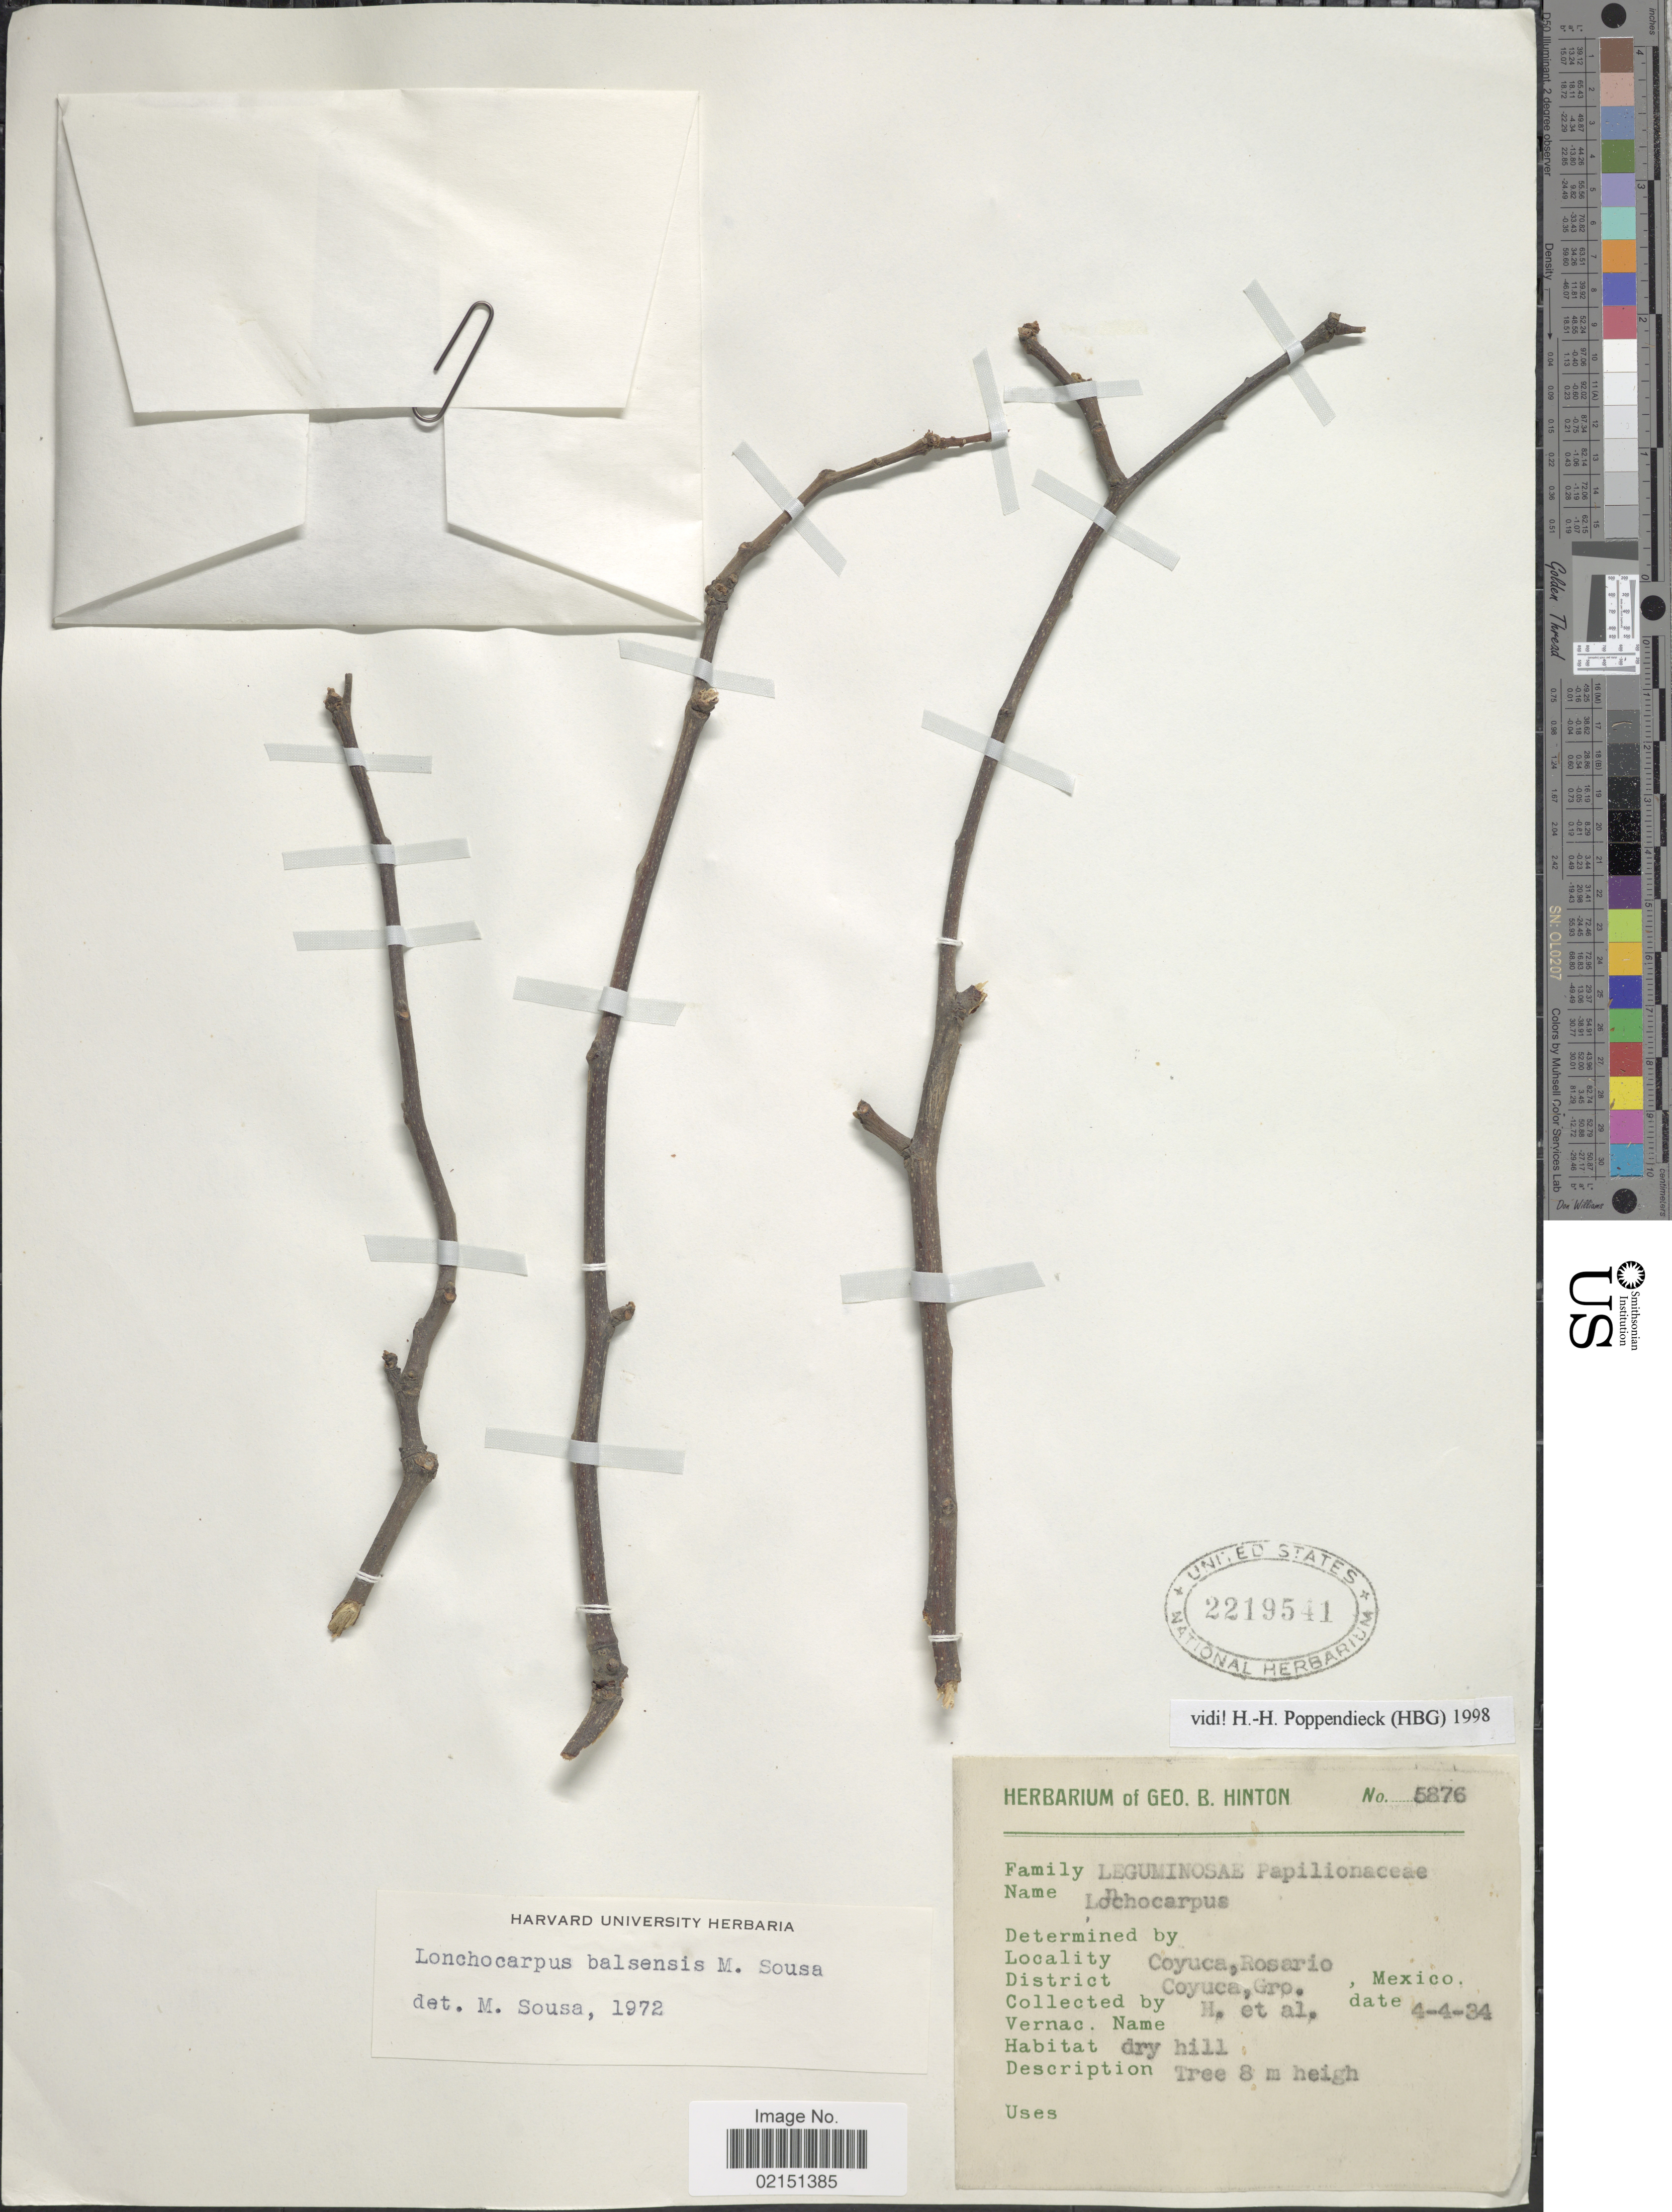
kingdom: Plantae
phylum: Tracheophyta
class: Magnoliopsida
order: Fabales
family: Fabaceae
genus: Lonchocarpus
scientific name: Lonchocarpus balsensis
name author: M. Sousa & J.C. Soto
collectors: G. B. Hinton & et al.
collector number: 5876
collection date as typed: Transcribed d/m/y: 4/4/34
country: Mexico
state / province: Guerrero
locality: Coyuca, Rosario, District, Coyuca, Gro., Mexico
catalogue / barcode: US 2219541